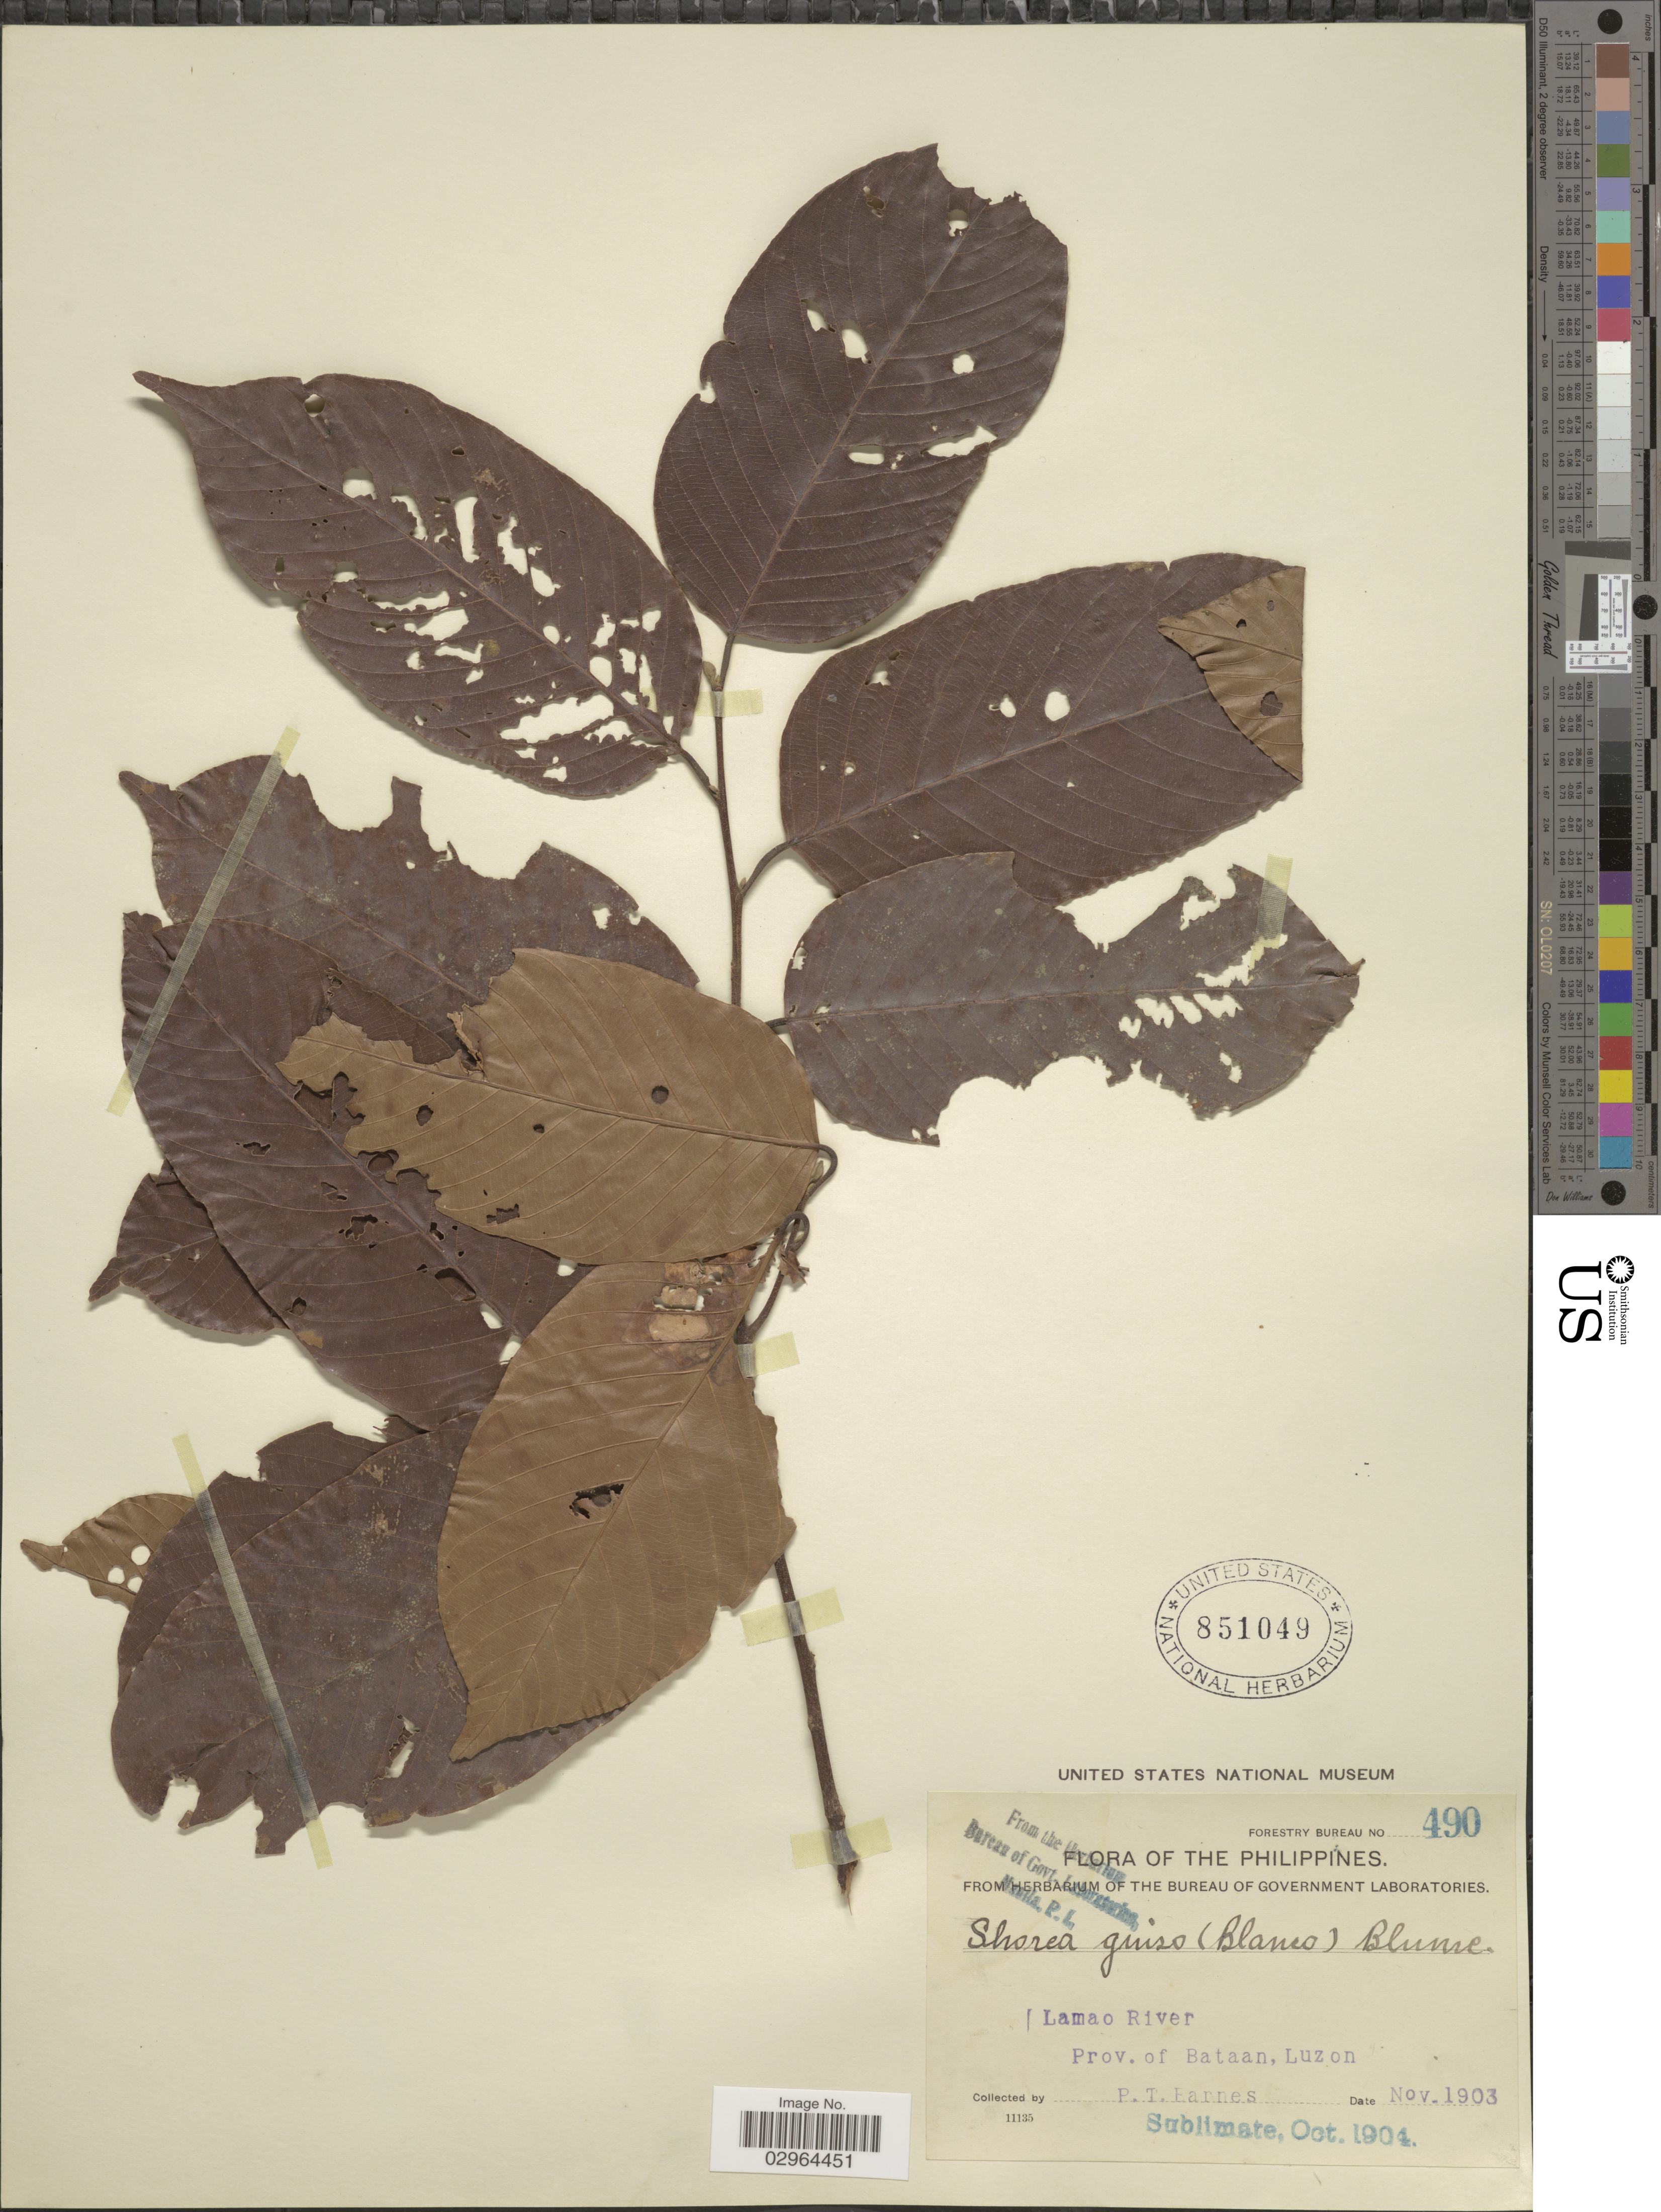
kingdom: Plantae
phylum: Tracheophyta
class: Magnoliopsida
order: Malvales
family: Dipterocarpaceae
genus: Shorea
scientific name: Shorea guiso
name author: (Blanco) Blume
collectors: P. Barnes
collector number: Forestry Bureau 490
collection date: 1903-11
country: Philippines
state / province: Central Luzon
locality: Lamao River, Prov. of Bataan, Luzon.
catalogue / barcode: US 851049